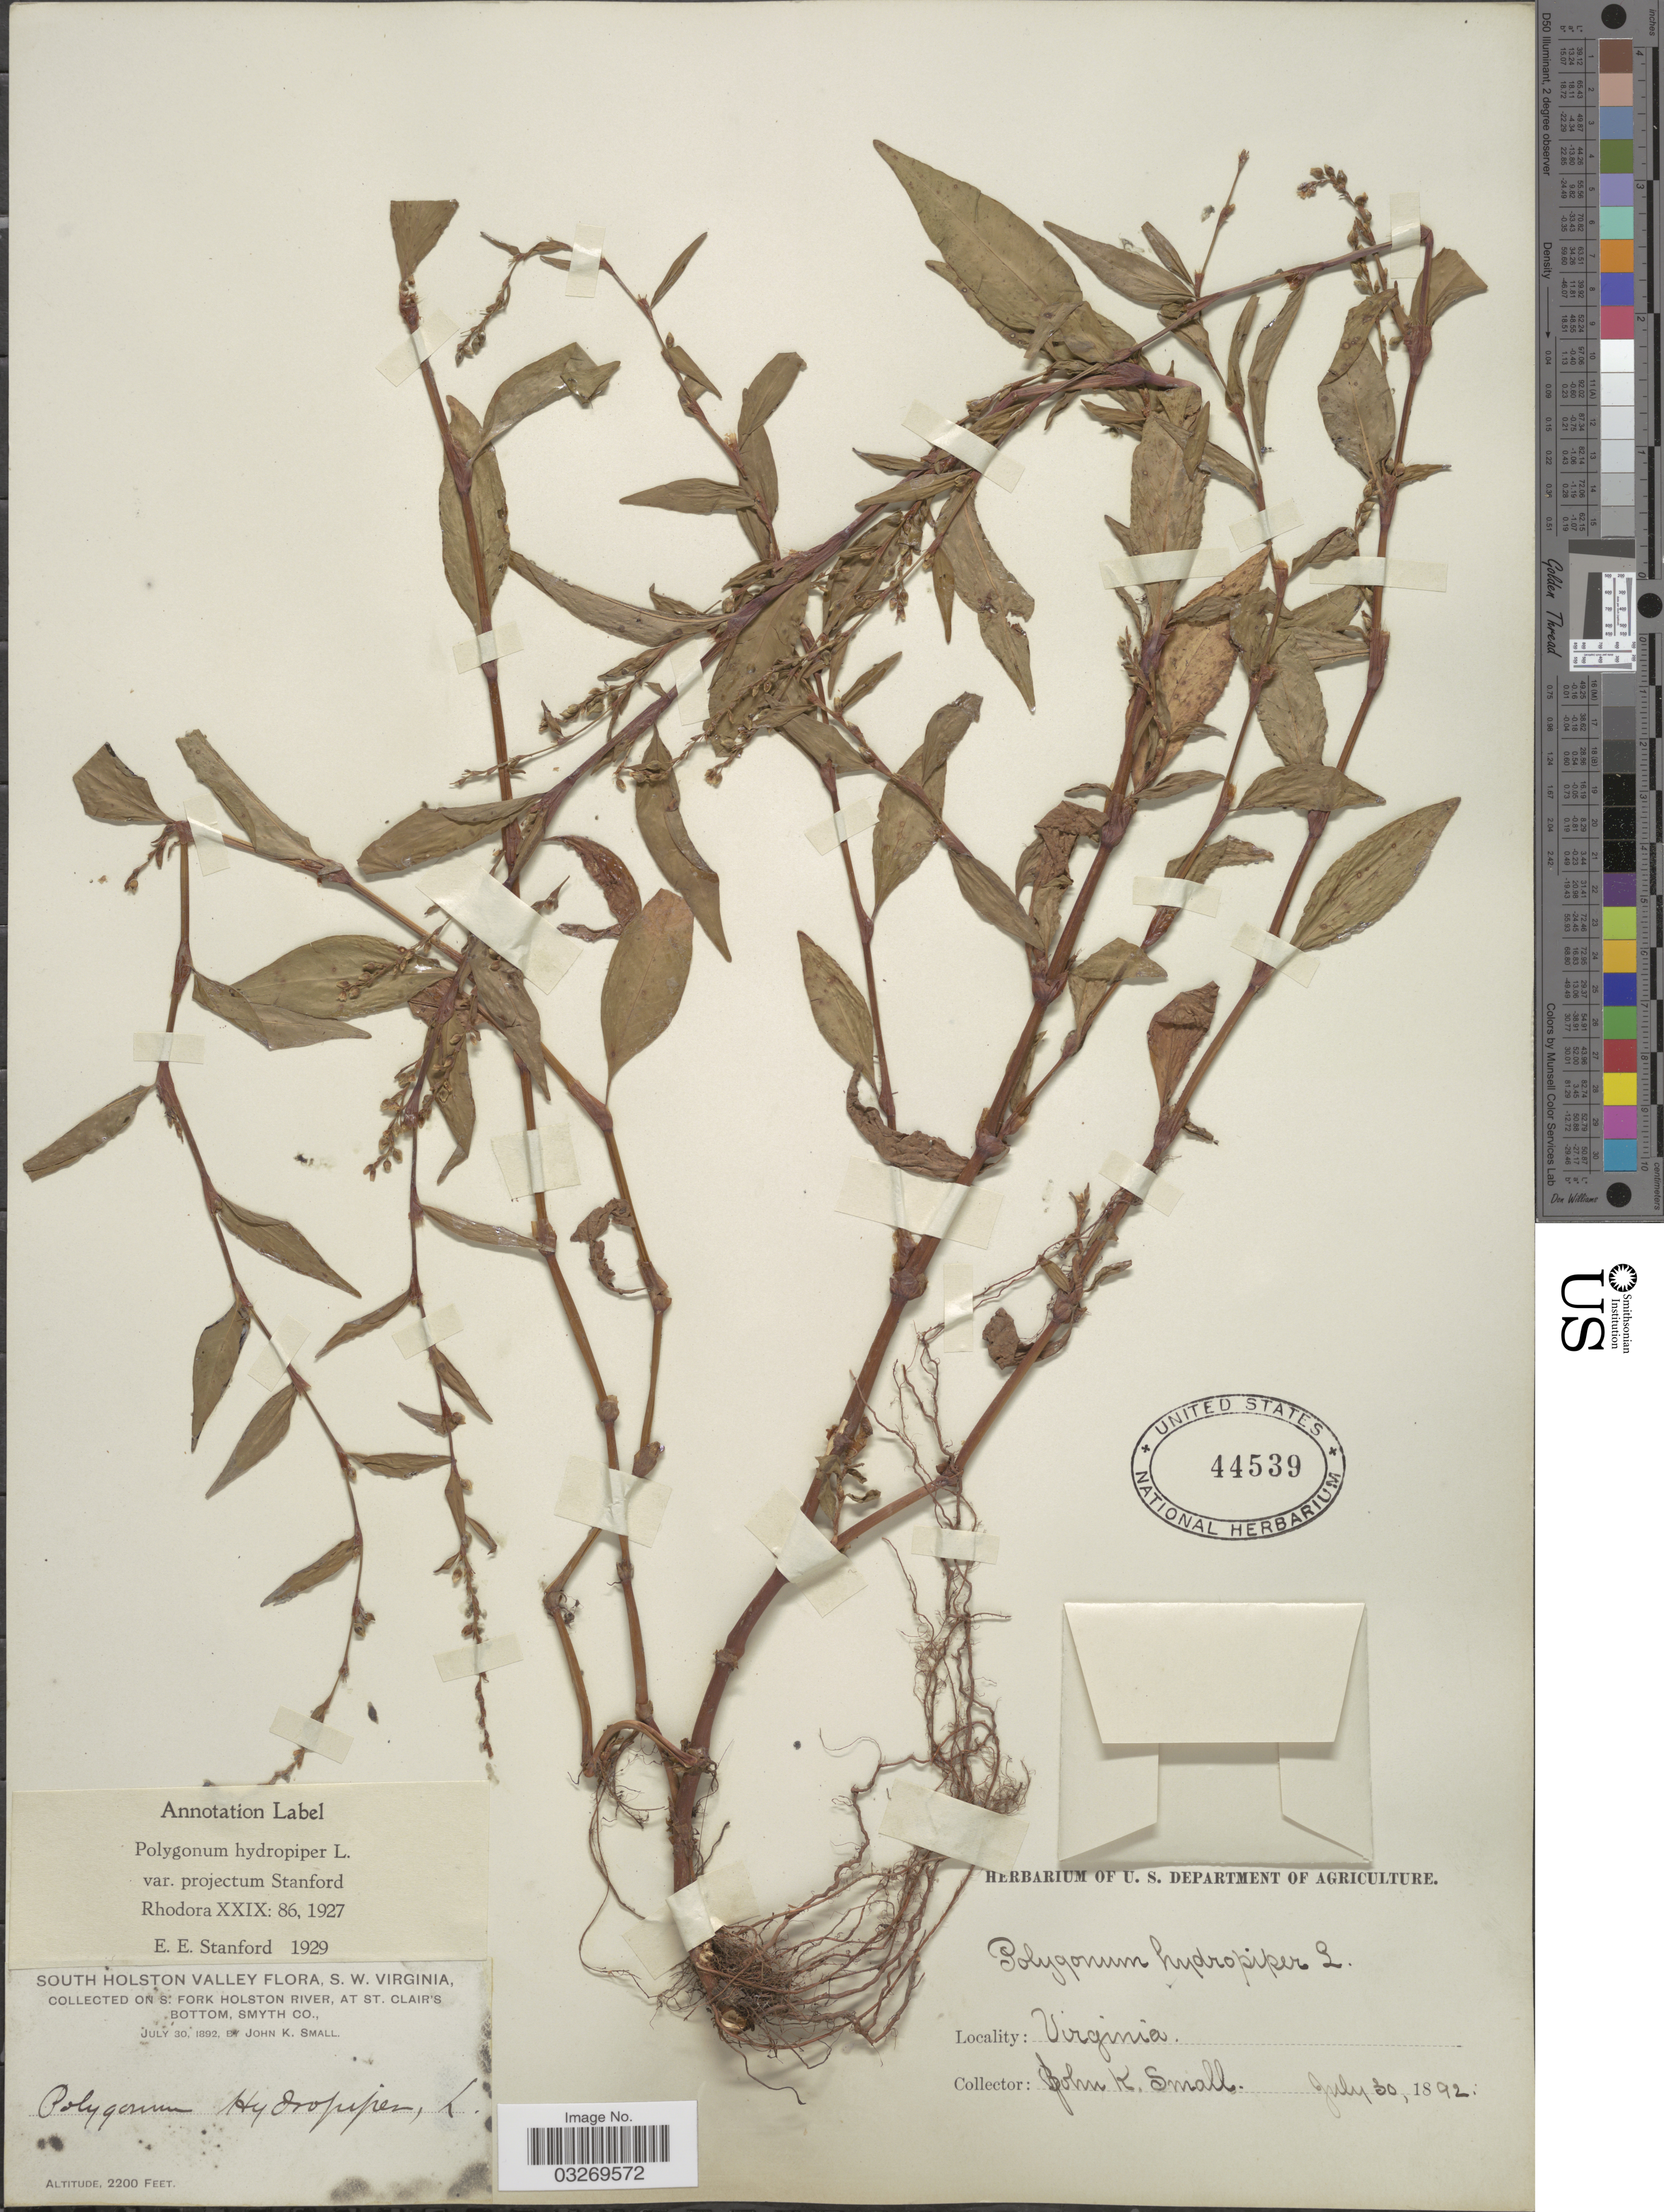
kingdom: Plantae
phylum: Tracheophyta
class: Magnoliopsida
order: Caryophyllales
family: Polygonaceae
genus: Persicaria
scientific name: Persicaria hydropiper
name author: (L.) Delarbre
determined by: Atha, D. E.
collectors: J. K. Small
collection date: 1892-07-30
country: United States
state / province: Virginia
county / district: Smyth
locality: South Holston Valley, S.W. Virginia, S. Fork Holston River, at St. Clair's Bottom, Smyth Co.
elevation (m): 671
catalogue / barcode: US 44539